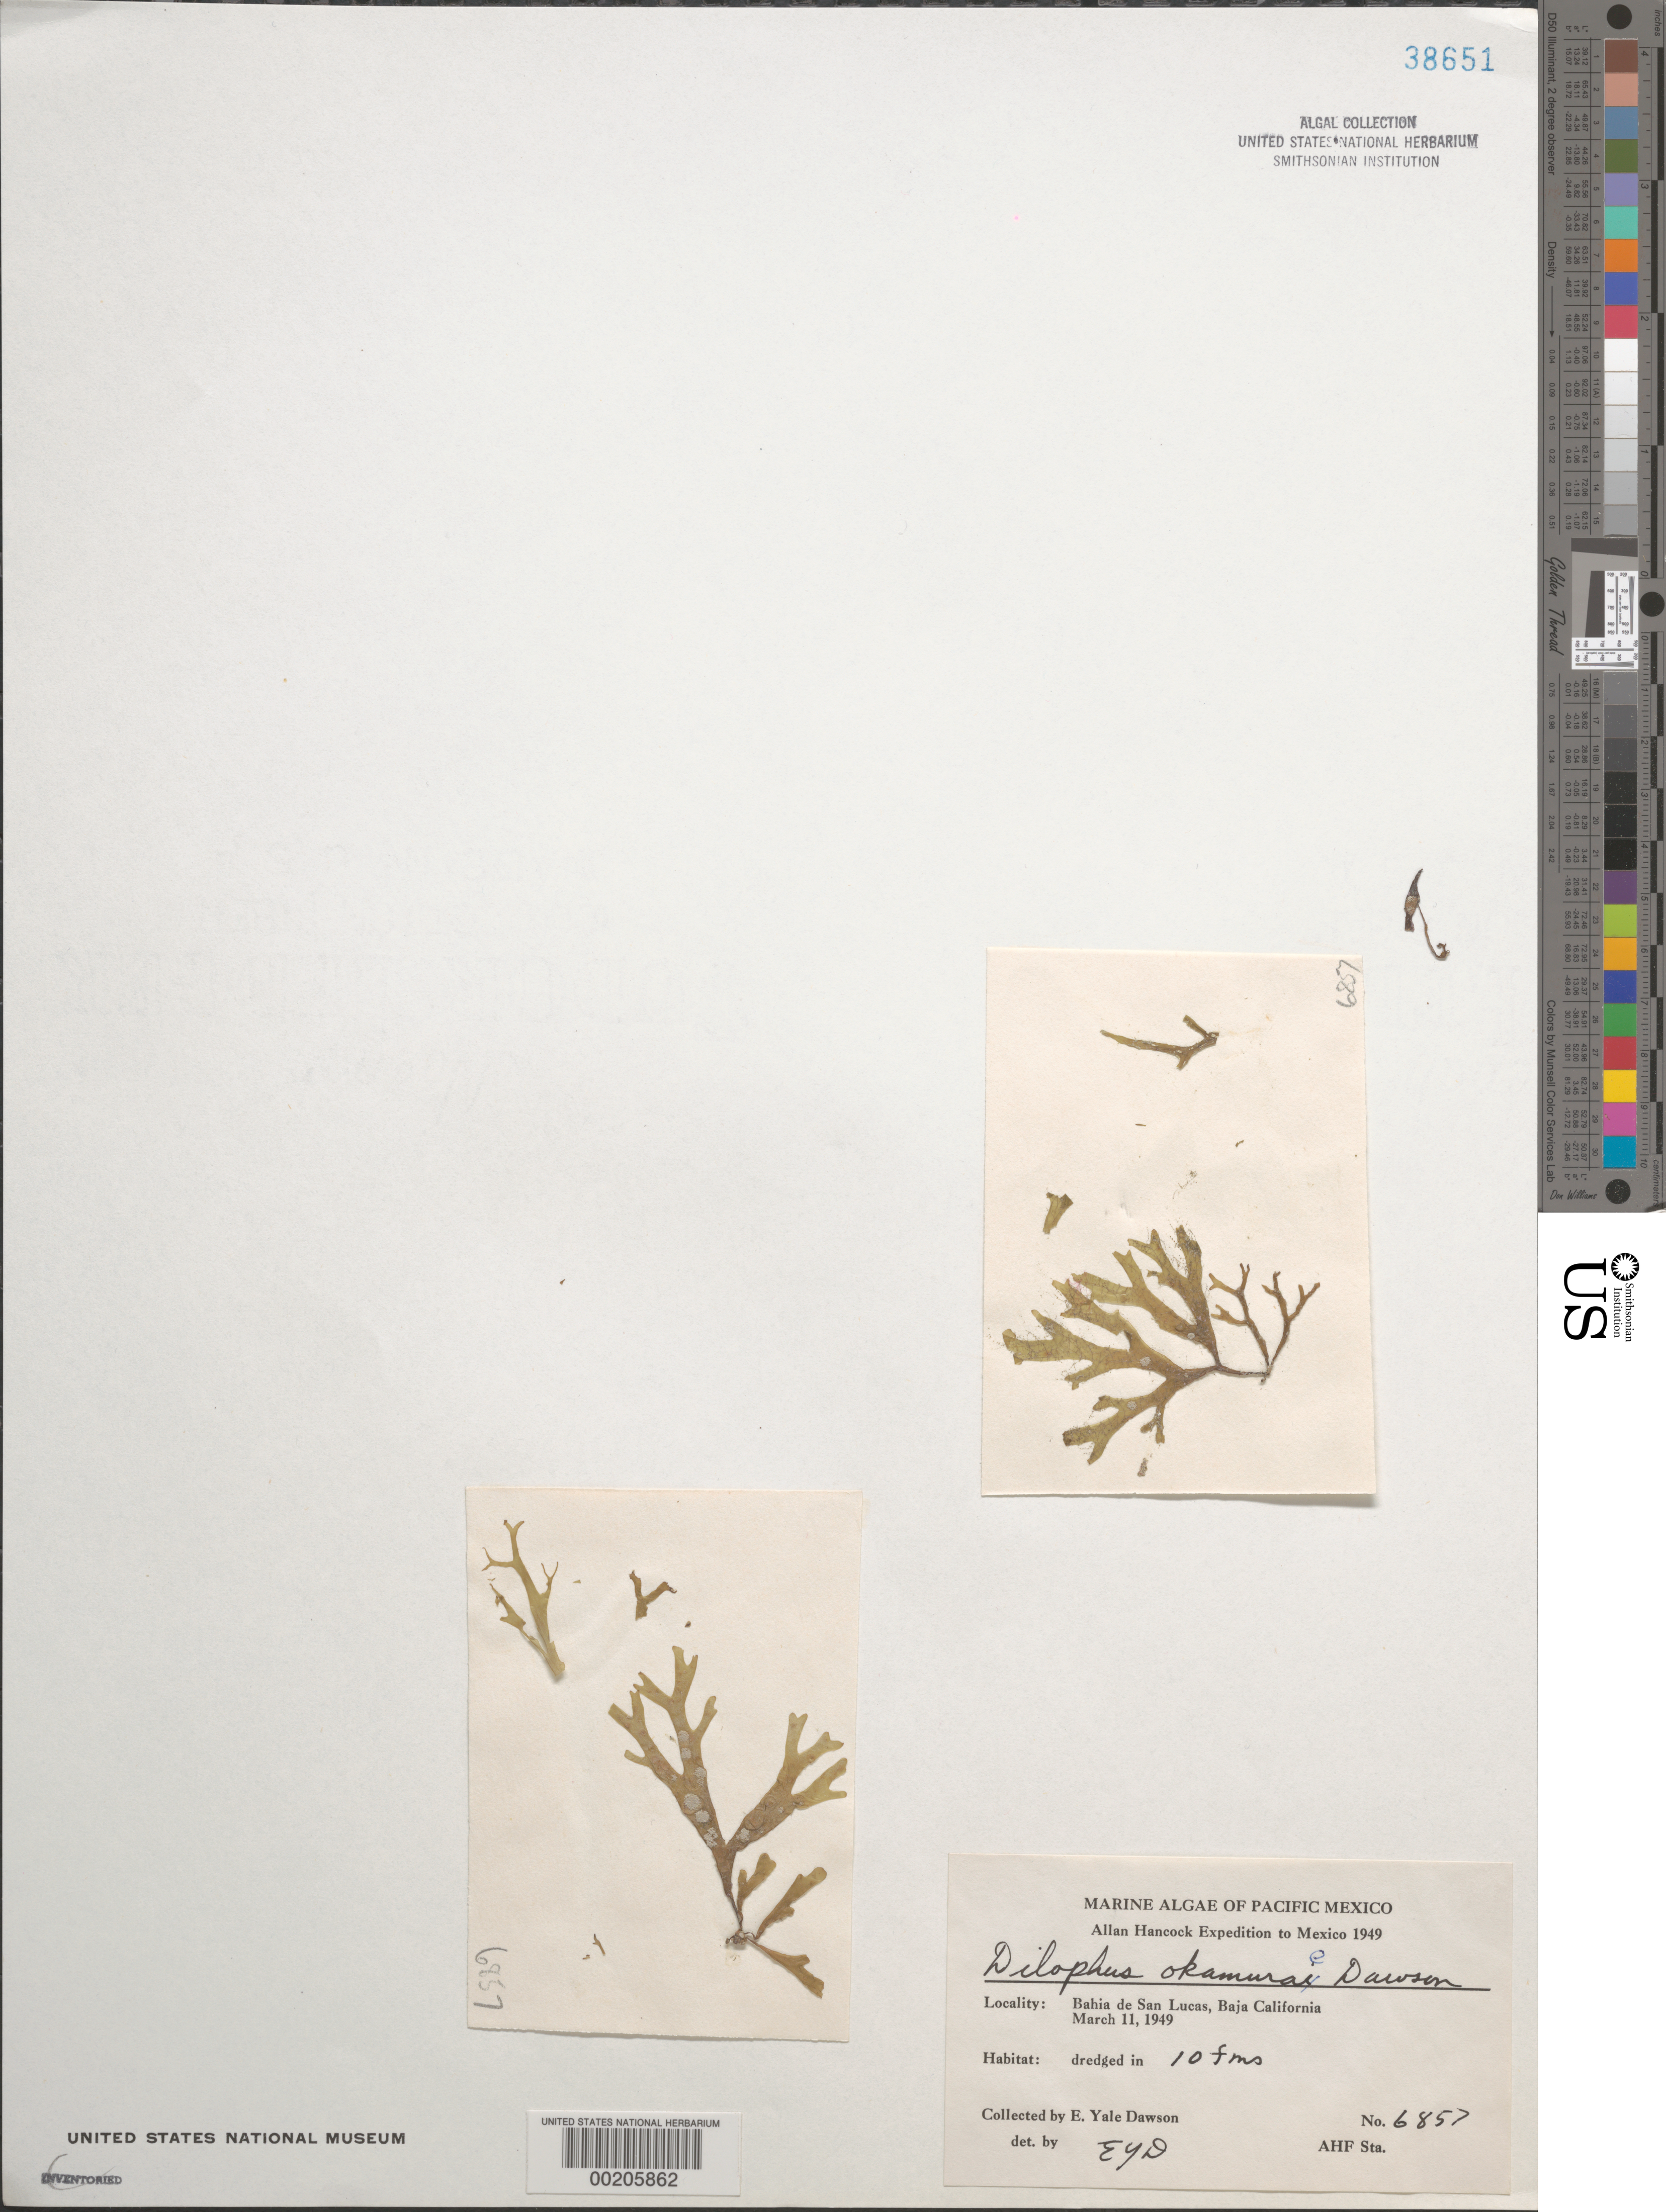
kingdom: Chromista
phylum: Ochrophyta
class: Phaeophyceae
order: Dictyotales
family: Dictyotaceae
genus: Rugulopteryx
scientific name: Rugulopteryx okamurae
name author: (E.Y. Dawson) I.K. Hwang et al.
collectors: E. Y. Dawson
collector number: EYD 6857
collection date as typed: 11 Mar 1949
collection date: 1949-03-11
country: Mexico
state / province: Baja California Sur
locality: Bahia de San Lucas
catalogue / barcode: US 38651